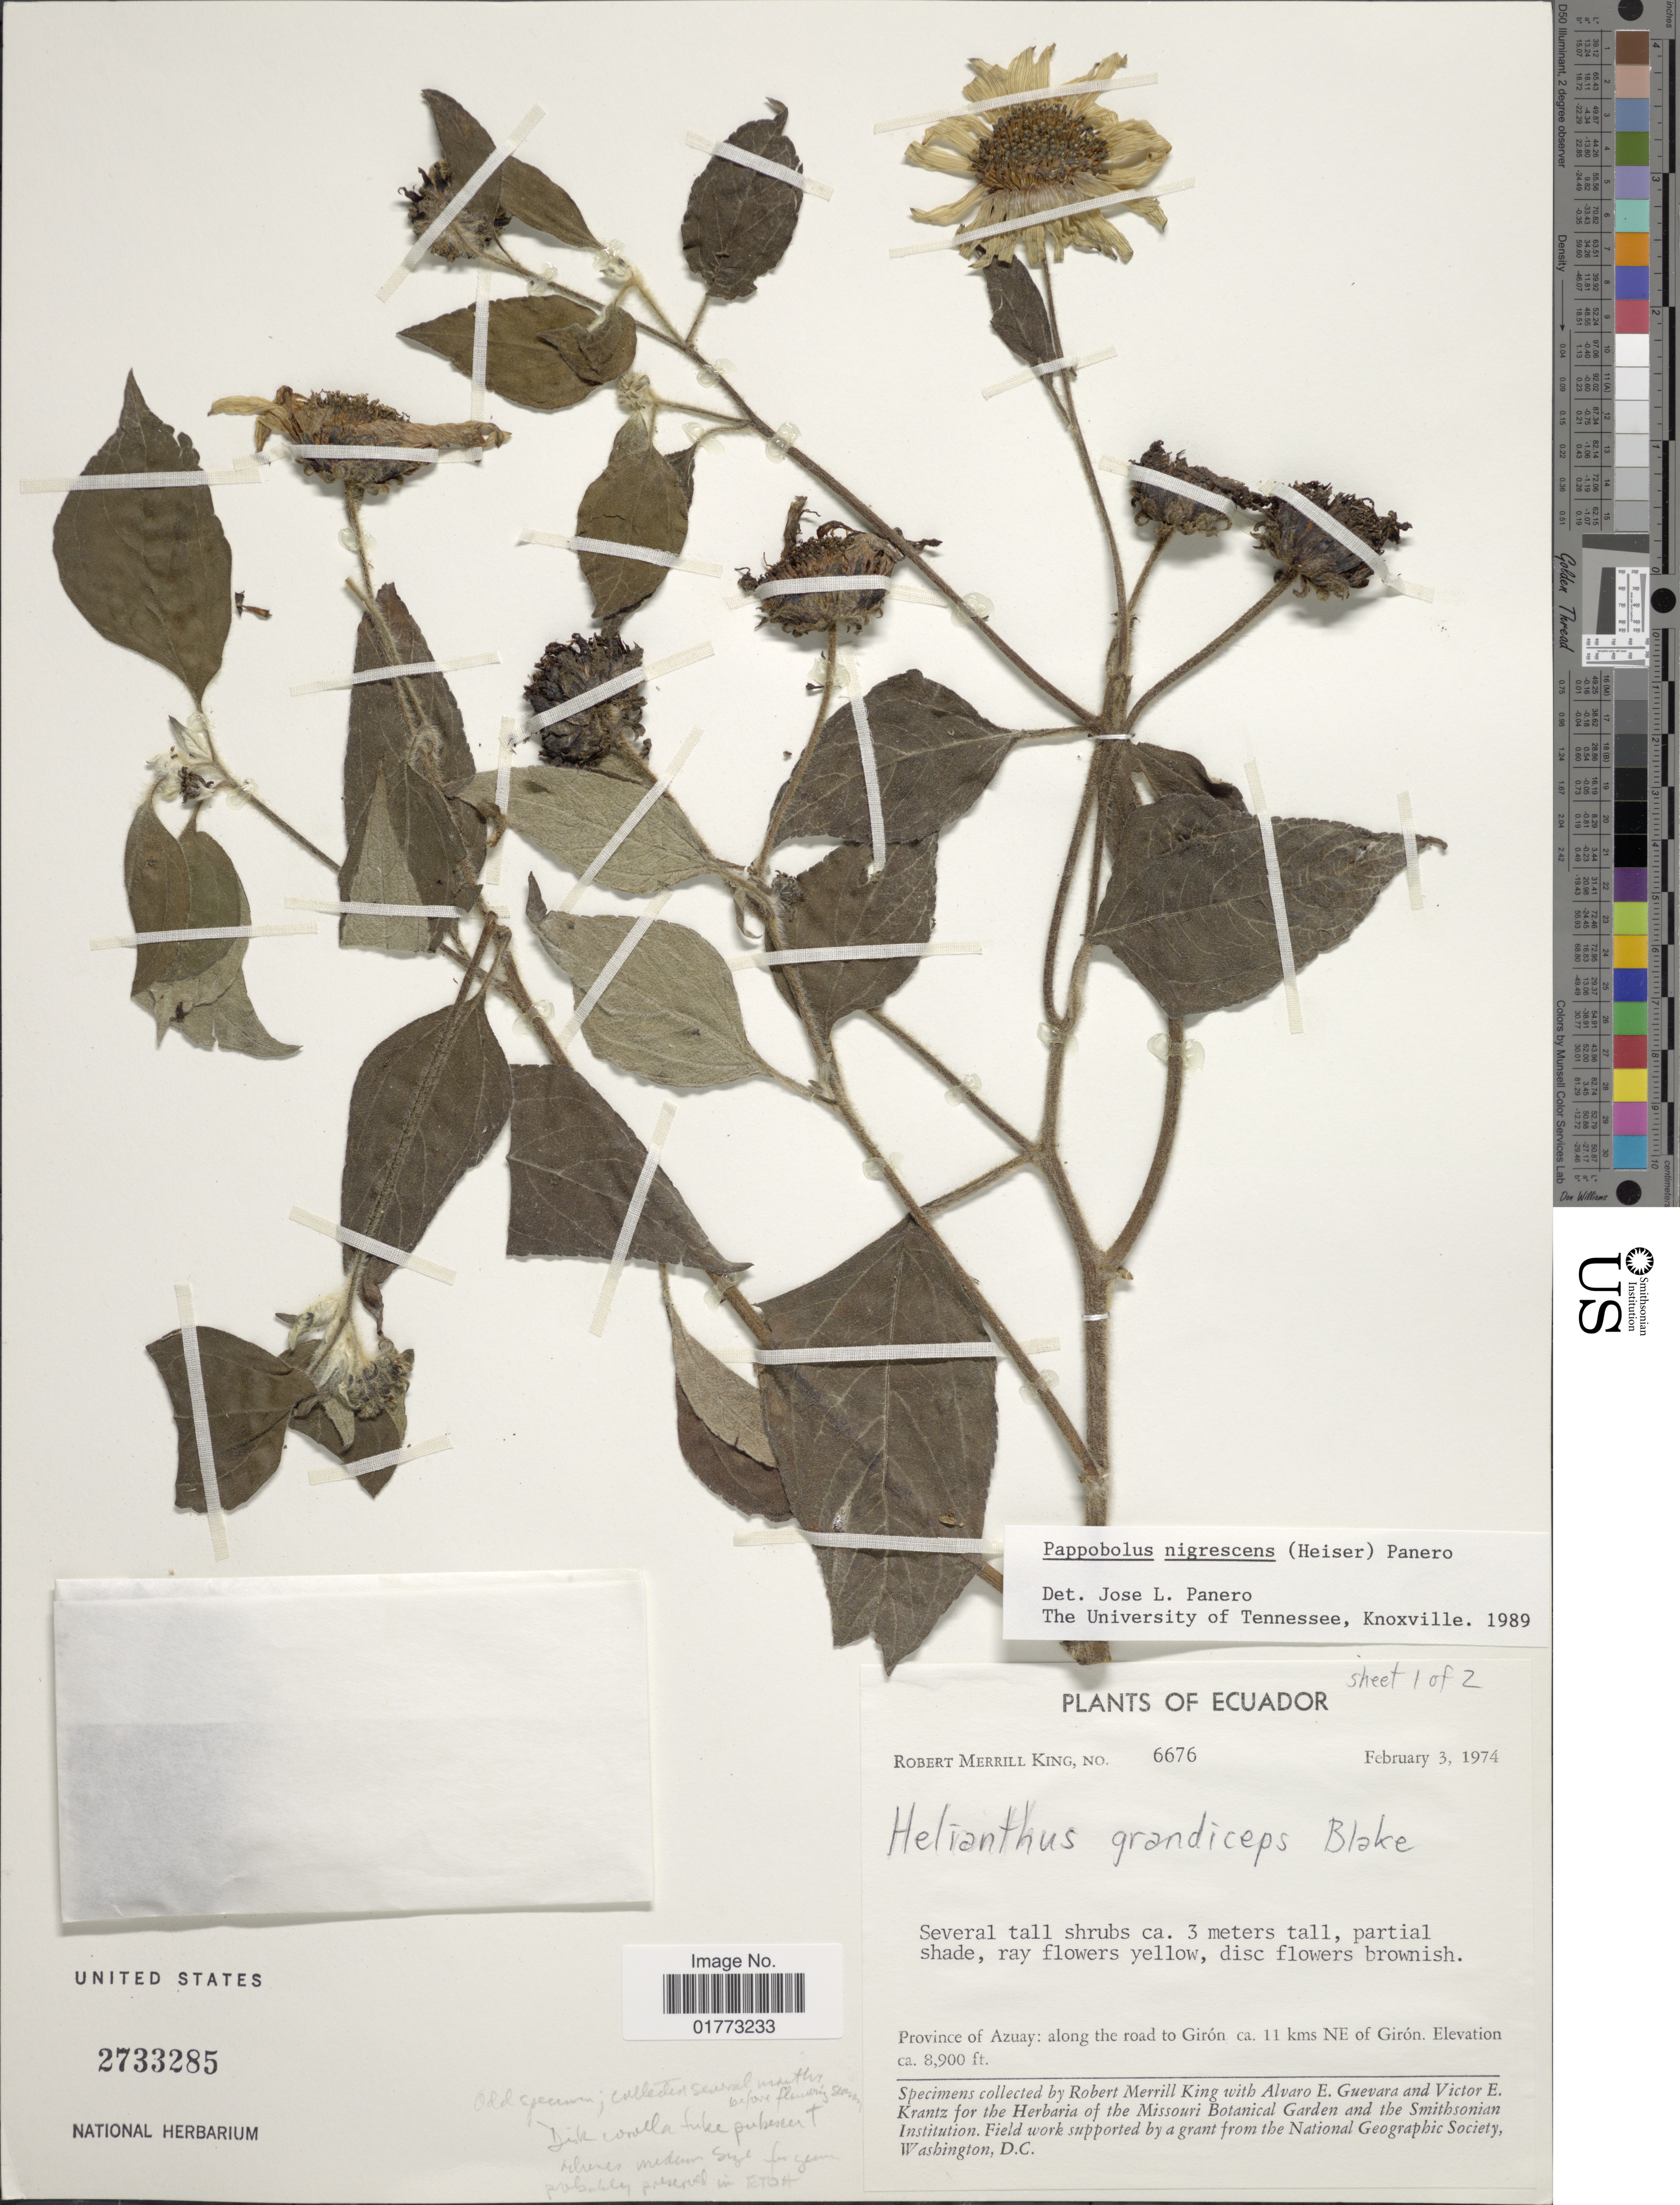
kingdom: Plantae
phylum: Tracheophyta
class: Magnoliopsida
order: Asterales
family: Asteraceae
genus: Pappobolus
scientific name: Pappobolus nigrescens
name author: Heiser & Panero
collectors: R. M. King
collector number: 6676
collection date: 1974-02-03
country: Ecuador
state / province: Azuay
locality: Along the road to Giron ca. 11 kms NE of Giron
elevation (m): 2713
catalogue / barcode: US 2733285